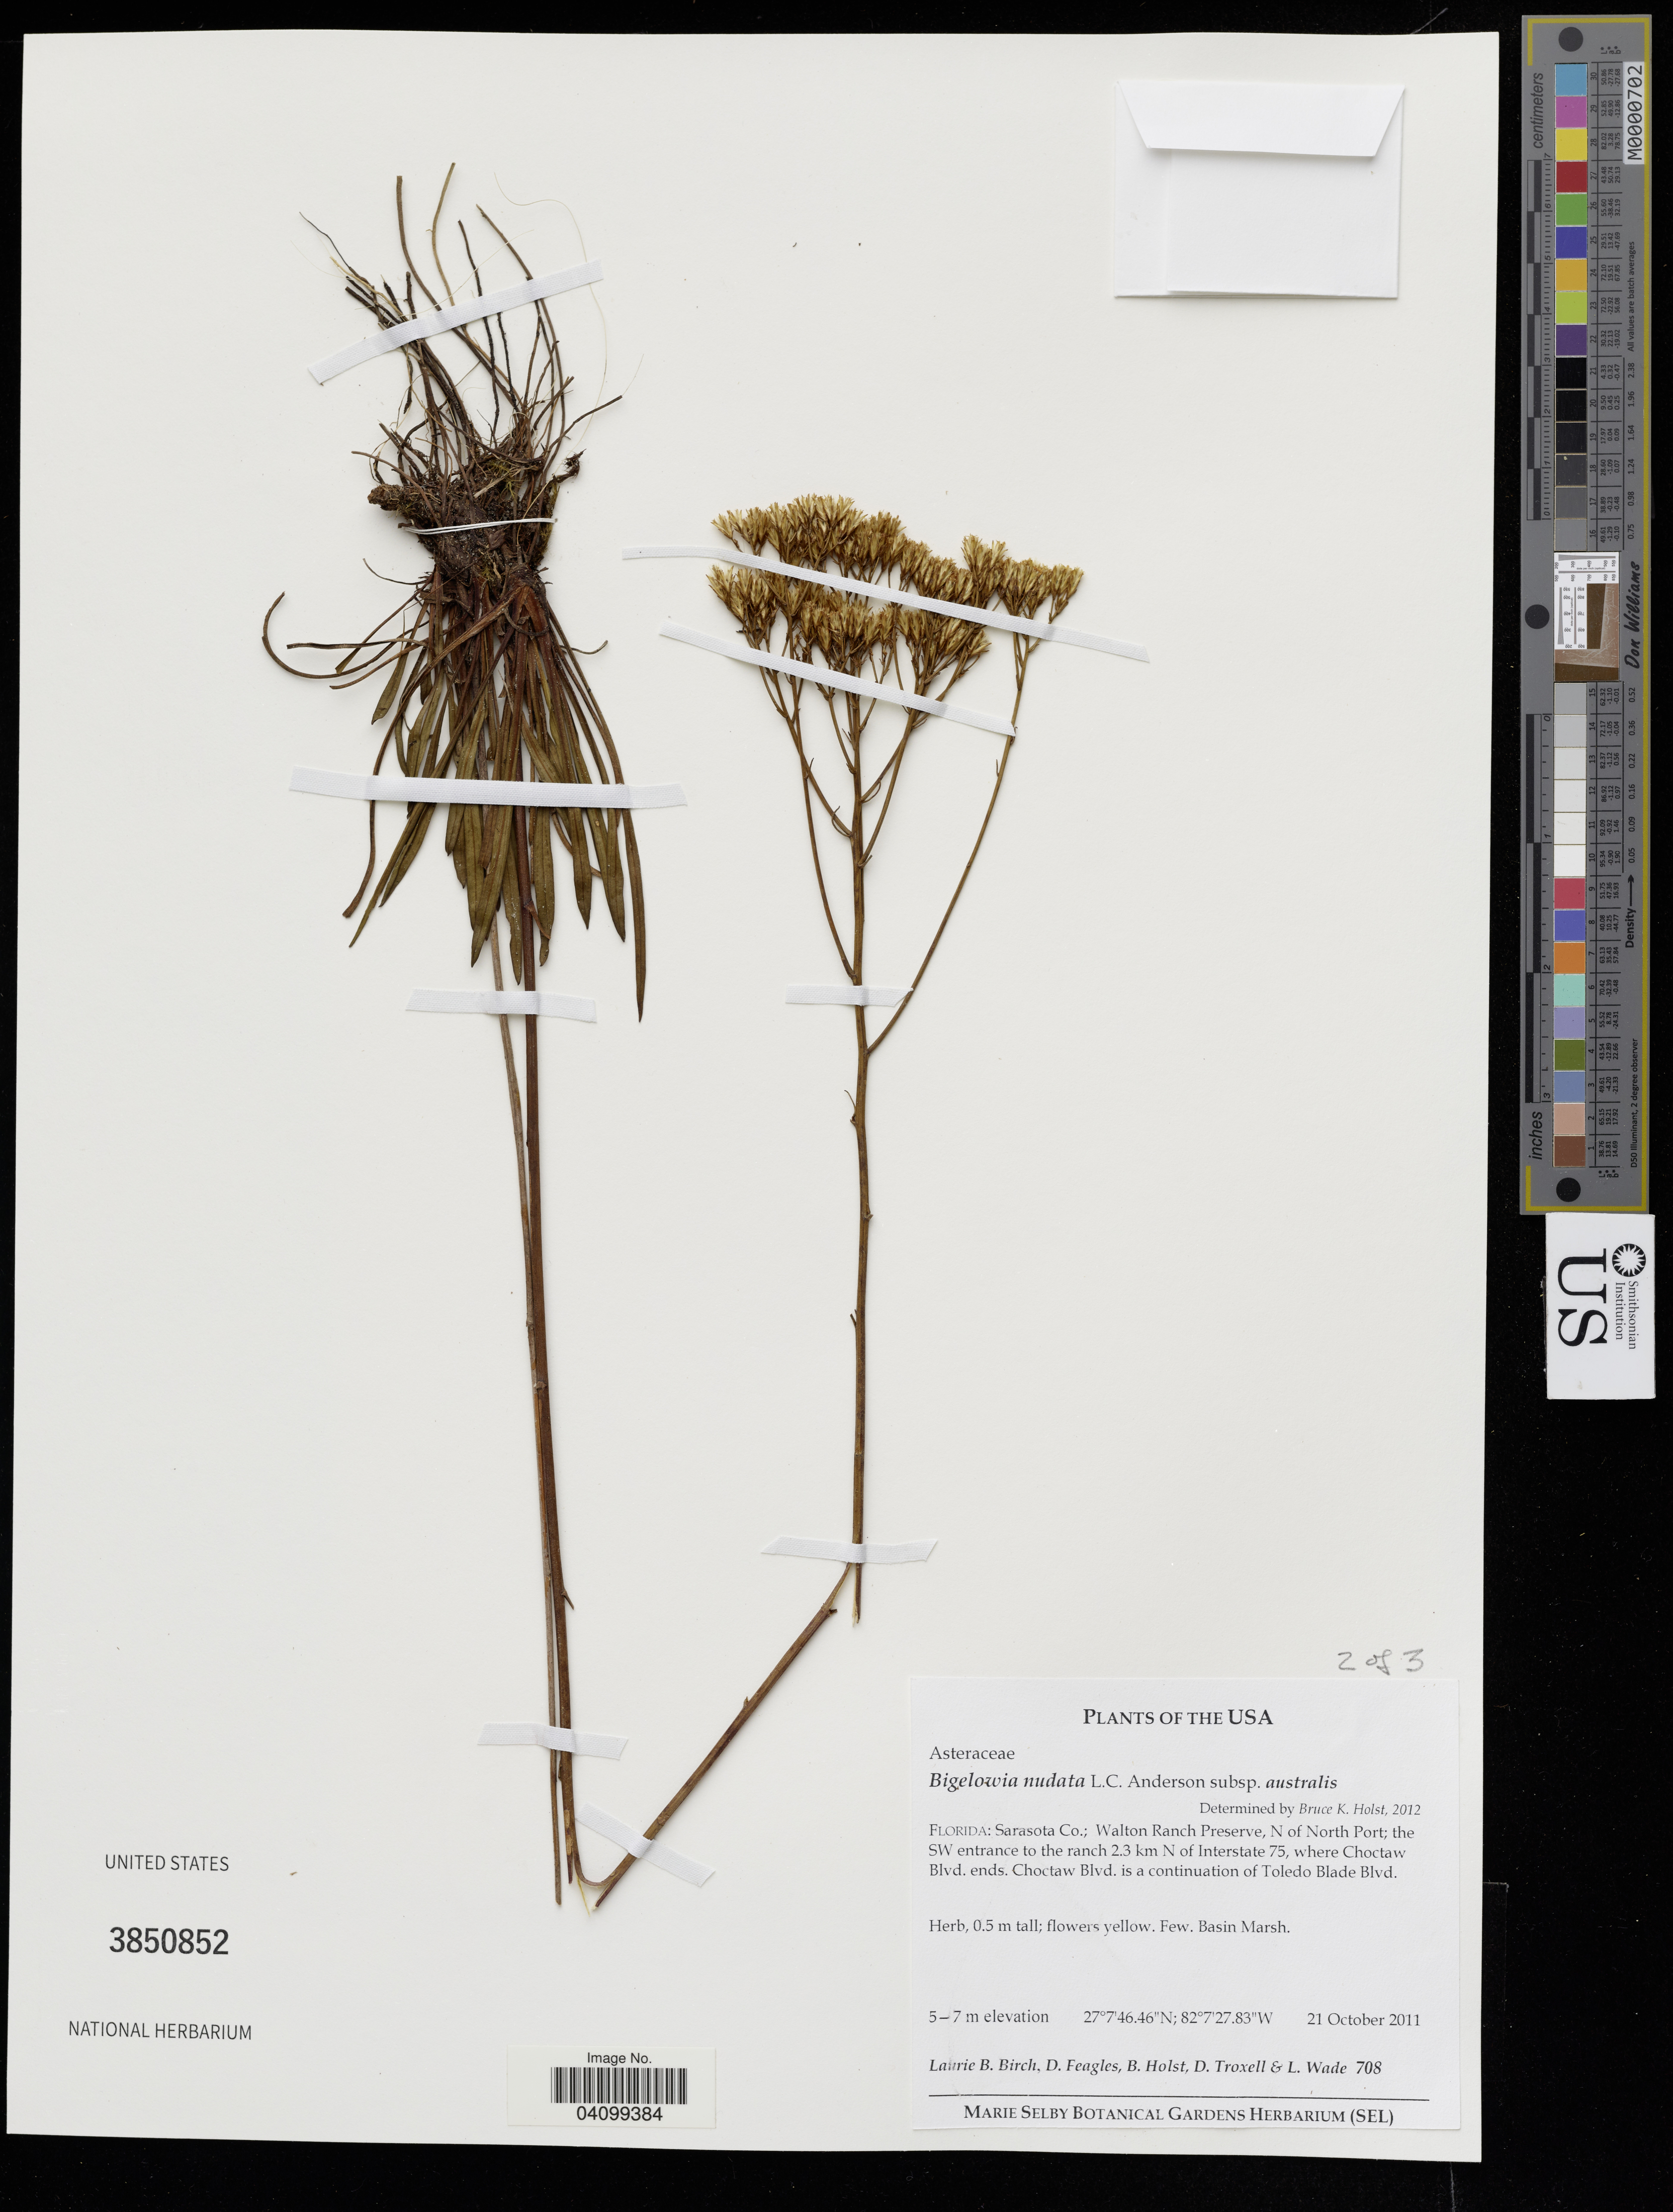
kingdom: Plantae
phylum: Tracheophyta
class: Magnoliopsida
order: Asterales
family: Asteraceae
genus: Bigelowia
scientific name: Bigelowia nudata subsp. australis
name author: L.C. Anderson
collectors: L. Birch, B. Holst & D. Troxell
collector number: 708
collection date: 2011-10-21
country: United States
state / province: Florida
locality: Sarasota Co.; Walton Ranch Preserve, N of North Port; the SW entrance to the ranch 2.3 km N of Interstate 75, where Choctaw Blvd. ends. Choctaw Blvd. is a continuation of Toledo Blade Blvd.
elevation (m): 5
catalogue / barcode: US 3850852